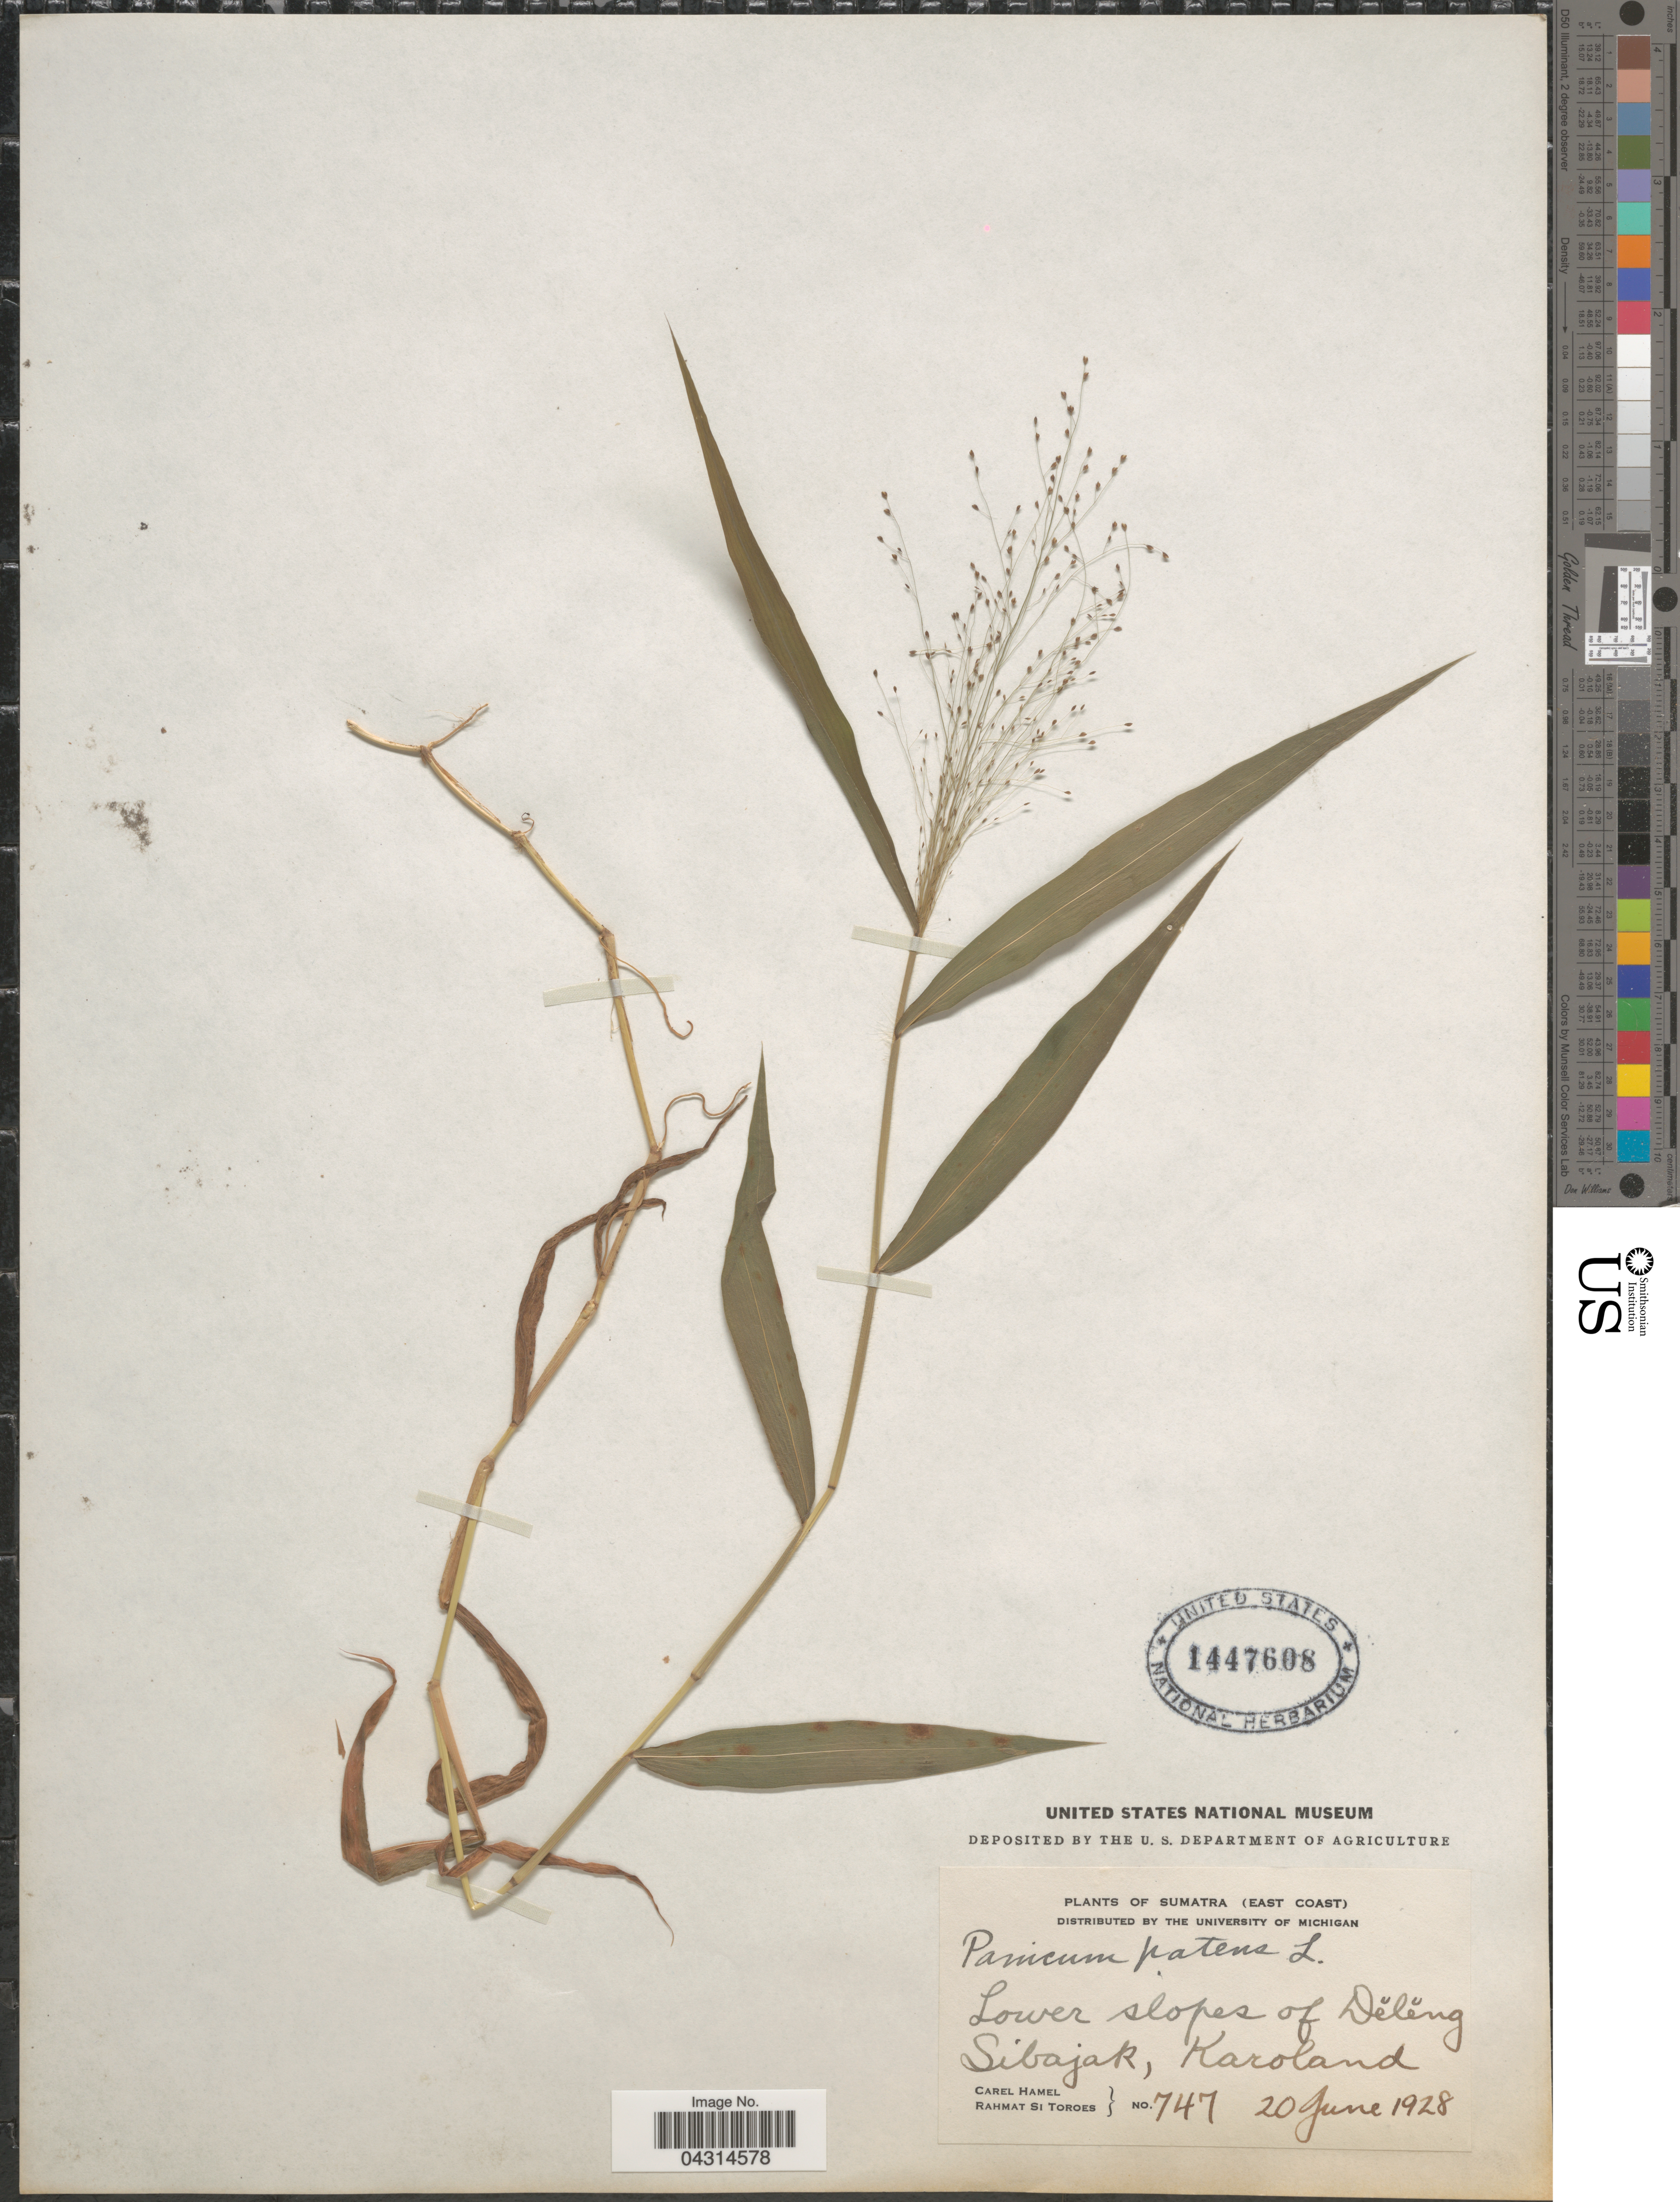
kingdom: Plantae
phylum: Tracheophyta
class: Liliopsida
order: Poales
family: Poaceae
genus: Cyrtococcum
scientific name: Cyrtococcum sp.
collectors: C. Hamel & Rahmat Si Boeea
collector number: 747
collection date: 1928-06-20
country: Indonesia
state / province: Sumatra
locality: (East Coast). Lower slopes of Deleng Sibajak, Karoland.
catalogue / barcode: US 1447608